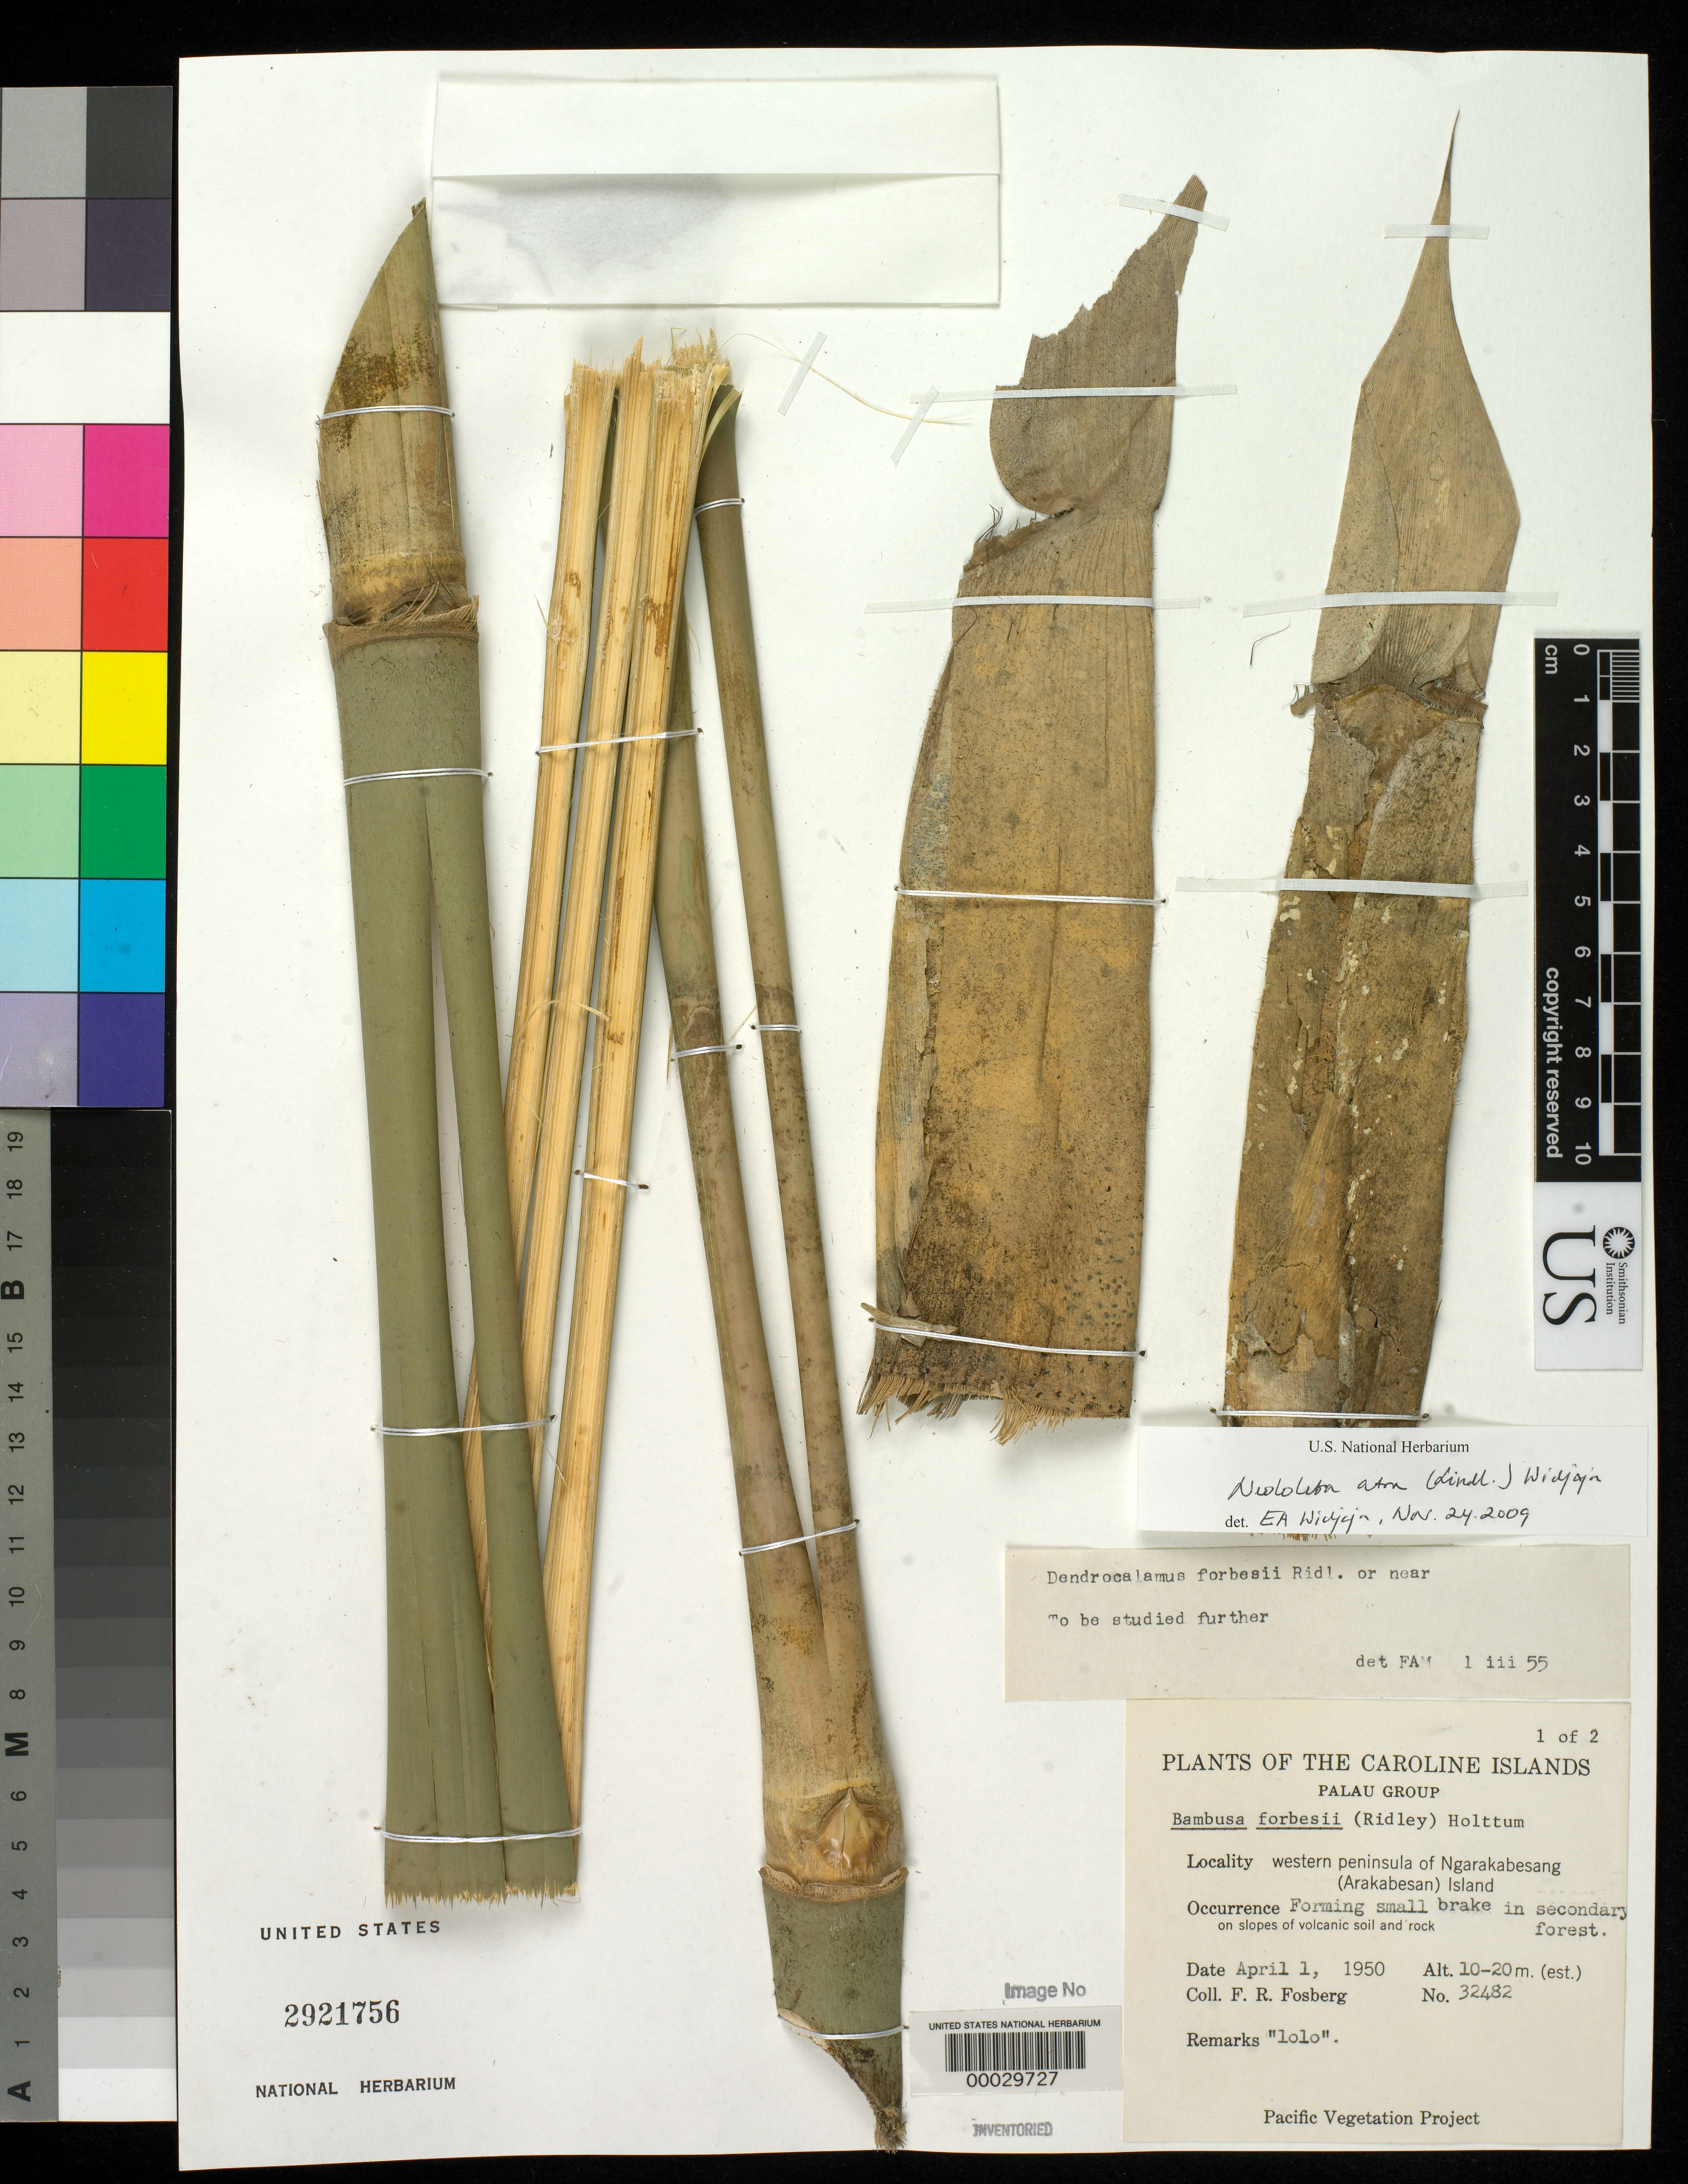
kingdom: Plantae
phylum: Tracheophyta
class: Liliopsida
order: Poales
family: Poaceae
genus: Neololeba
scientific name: Neololeba atra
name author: (Lindl.) Widjaja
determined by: Widjaja, E. A.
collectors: F. R. Fosberg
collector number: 32482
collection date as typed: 01 Apr 1950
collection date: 1950-04-01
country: Palau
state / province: Koror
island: Ngerekebesang [Arakabesan]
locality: Arakabesan I., Palau Is.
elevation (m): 10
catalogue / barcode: US 2921756